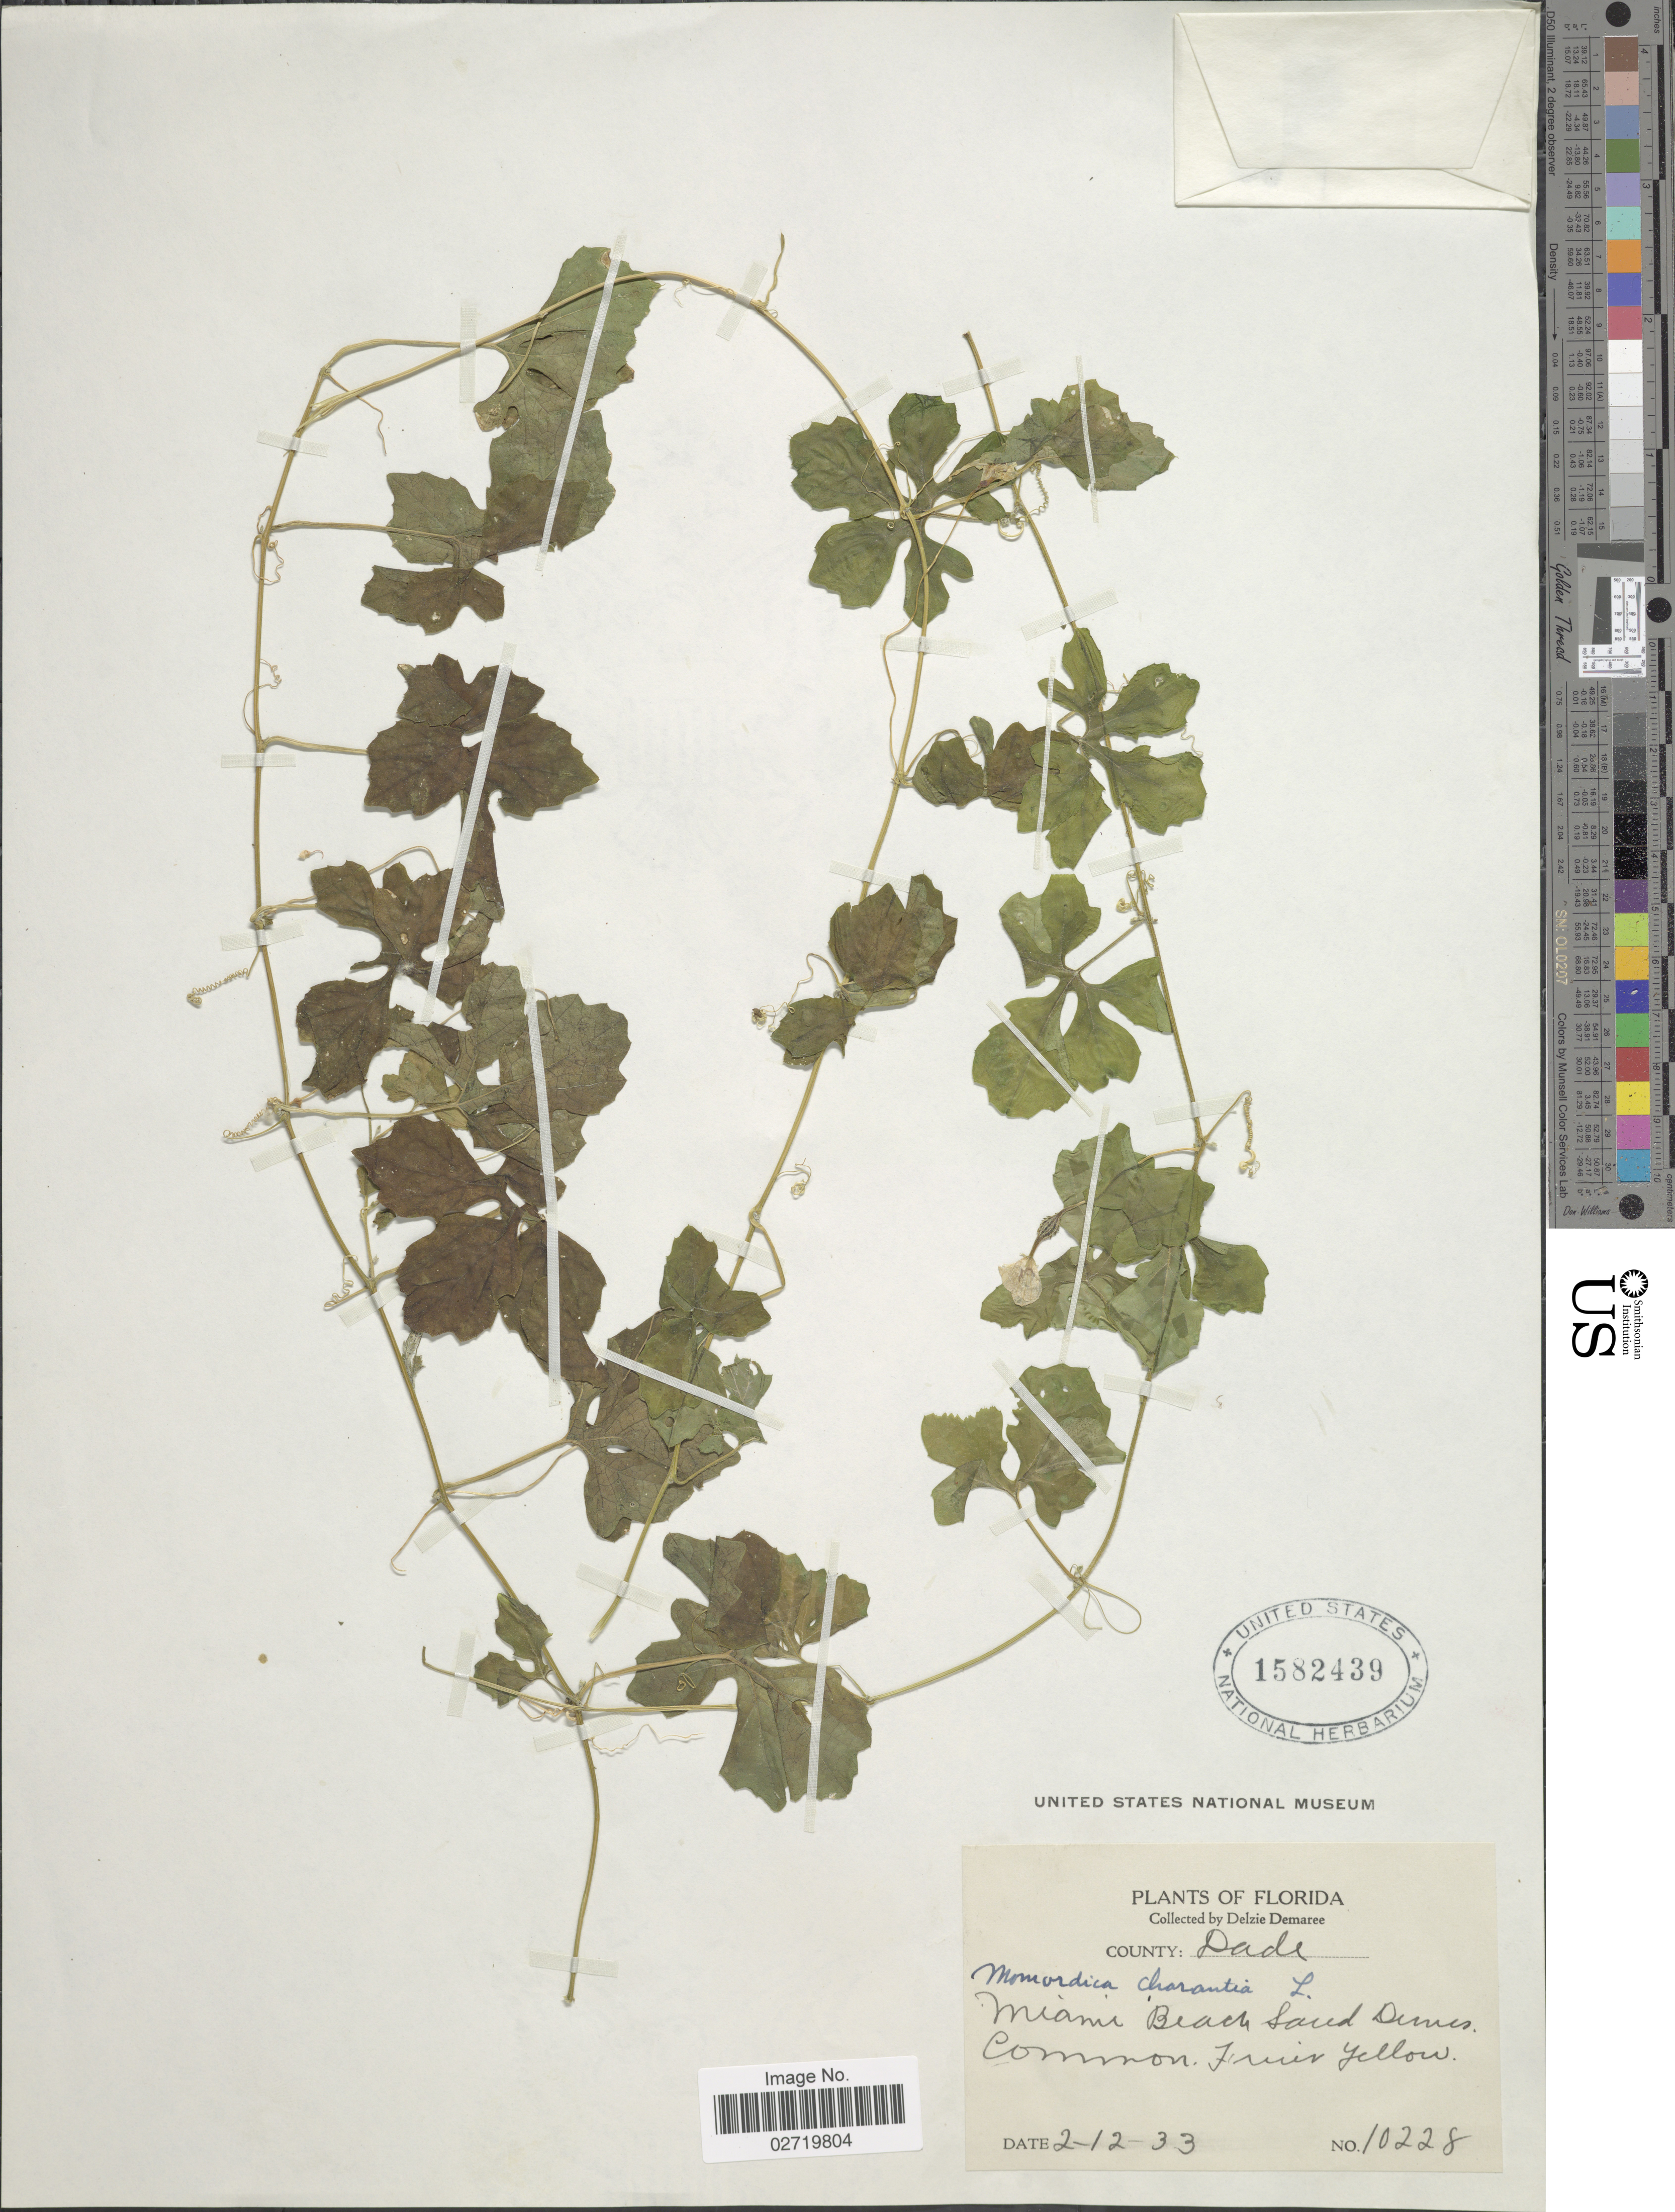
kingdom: Plantae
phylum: Tracheophyta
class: Magnoliopsida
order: Cucurbitales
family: Cucurbitaceae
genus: Momordica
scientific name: Momordica charantia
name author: L.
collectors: D. Demaree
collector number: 10228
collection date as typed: Transcribed d/m/y: 12/2/33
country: United States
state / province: Florida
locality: County: Dade. Miami Beach Sand Dunes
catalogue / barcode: US 1582439